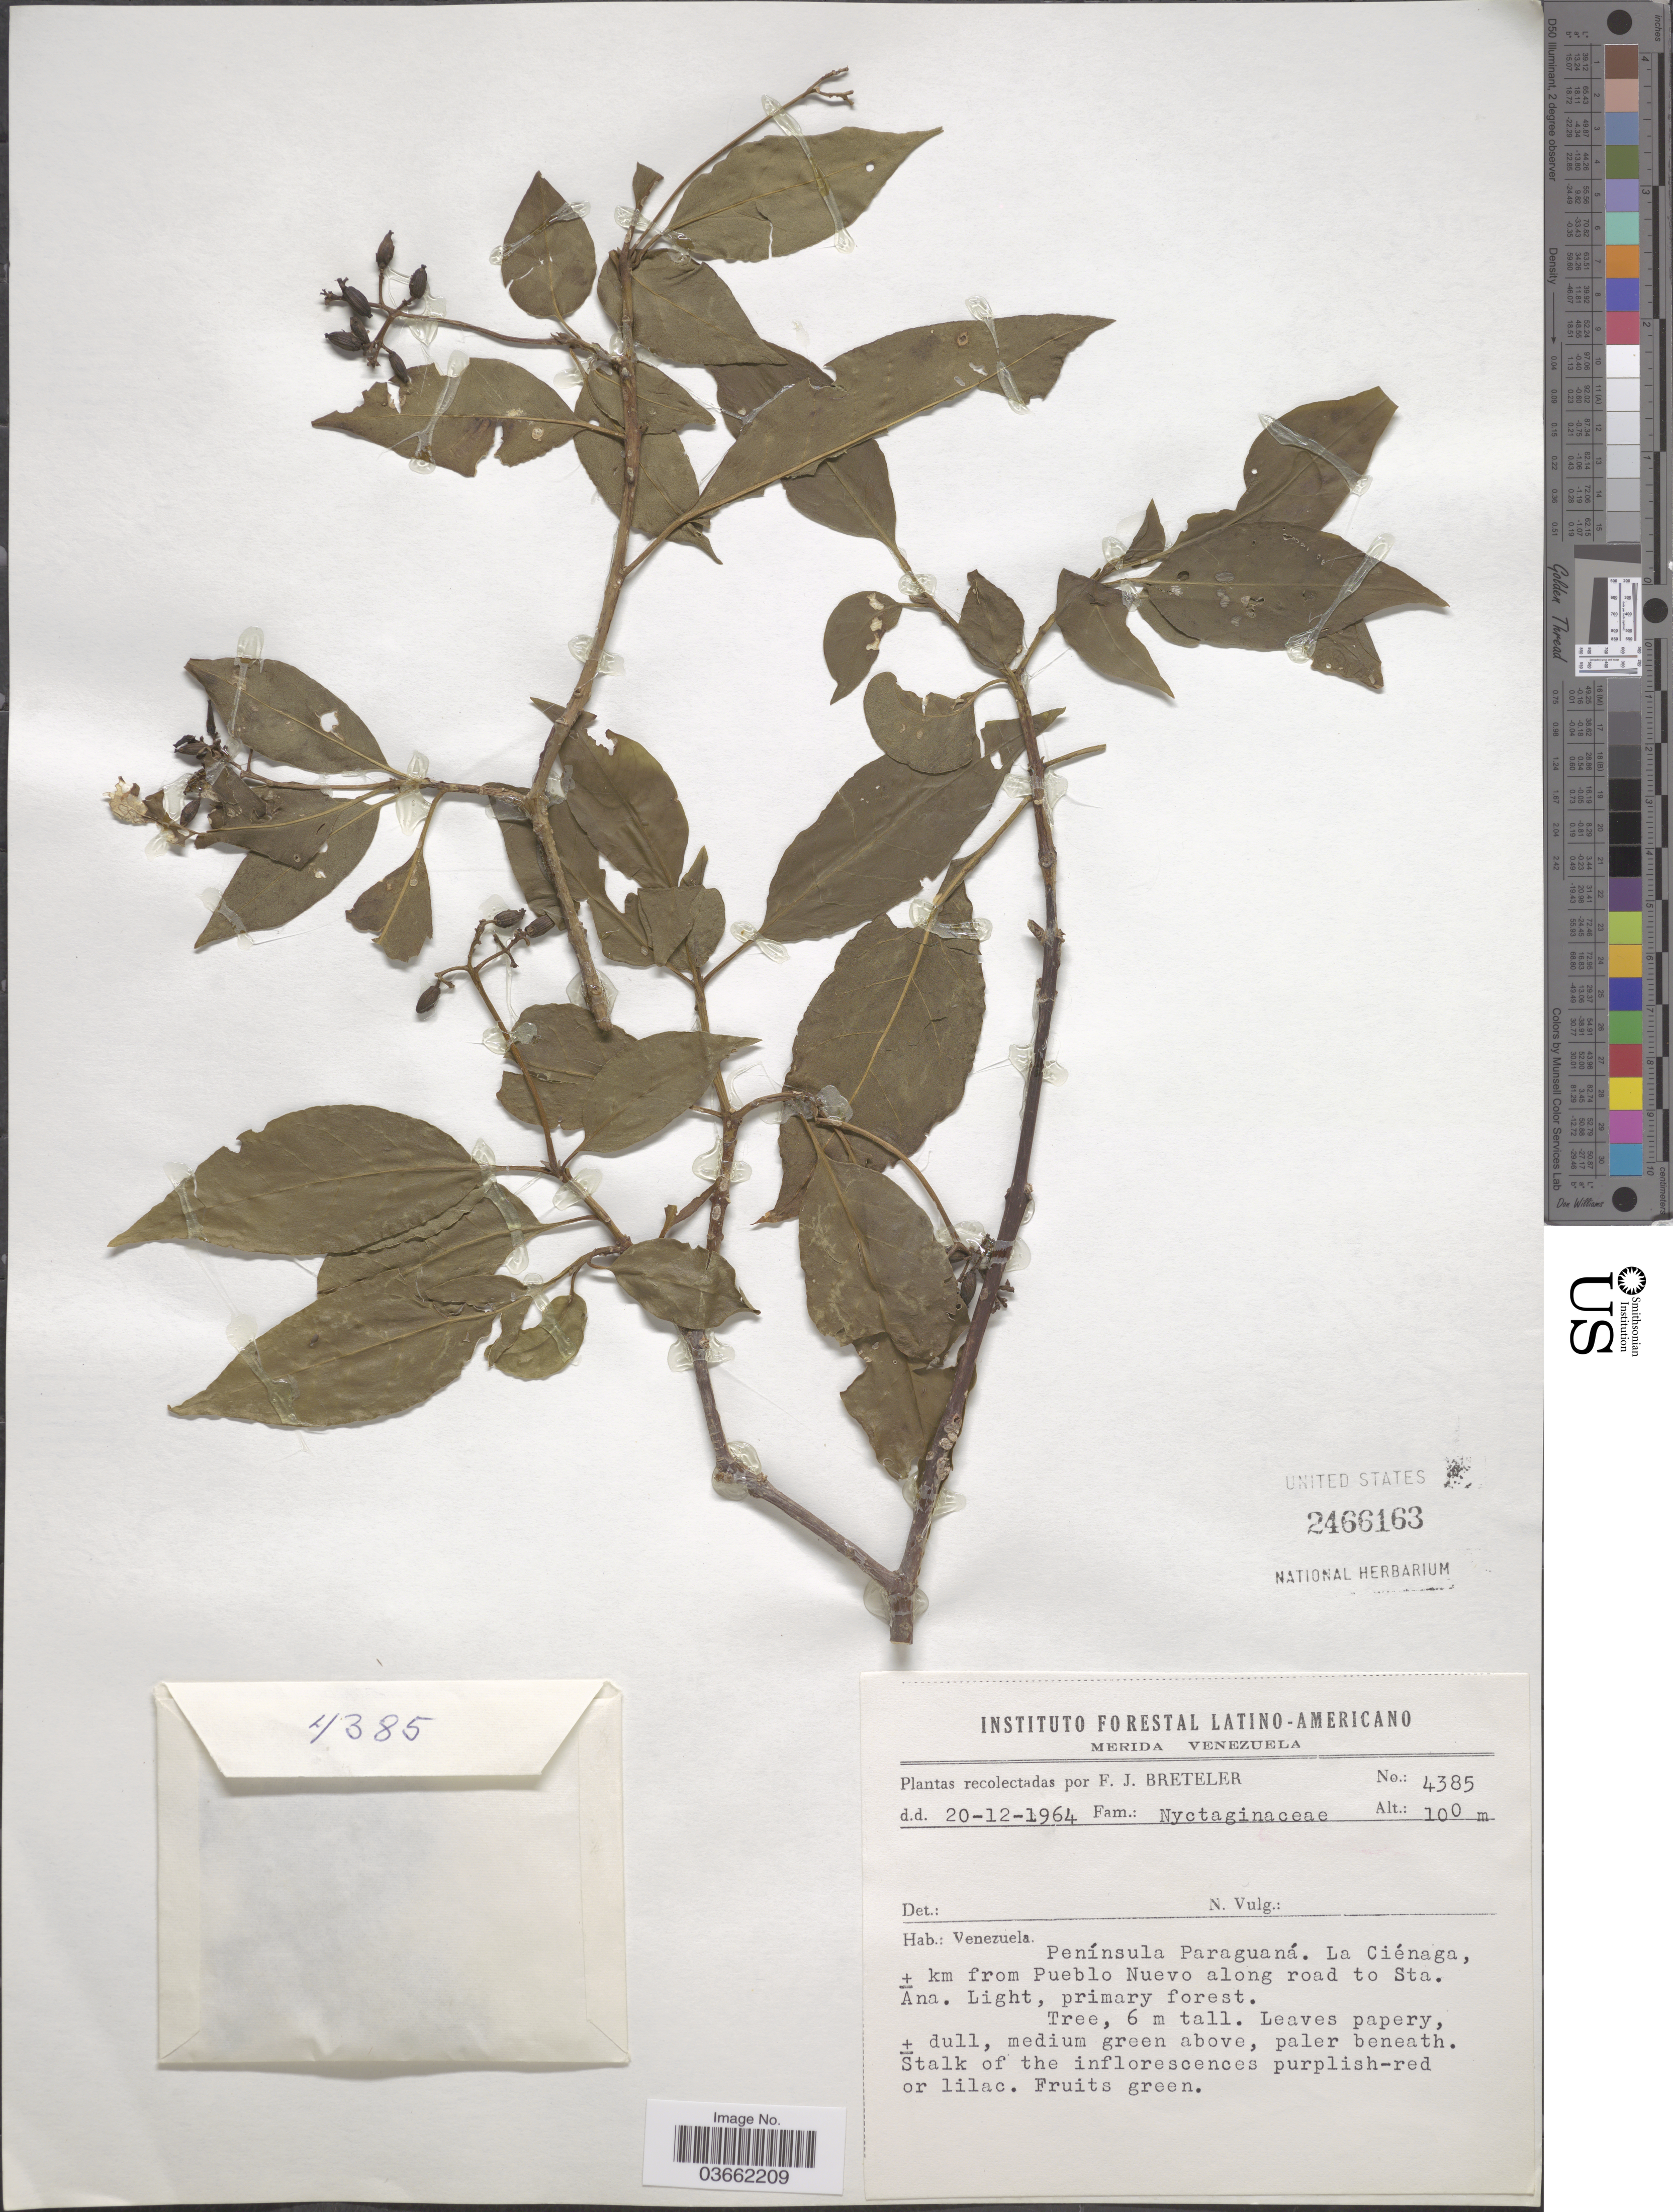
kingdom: Plantae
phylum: Tracheophyta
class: Magnoliopsida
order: Caryophyllales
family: Nyctaginaceae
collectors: F. J. Breteler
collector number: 4385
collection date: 1964-12-20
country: Venezuela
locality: Península Paraguaná. La Ciénaga, ± km from Pueblo Nuevo along road to Sta. Ana.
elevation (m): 100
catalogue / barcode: US 2466163